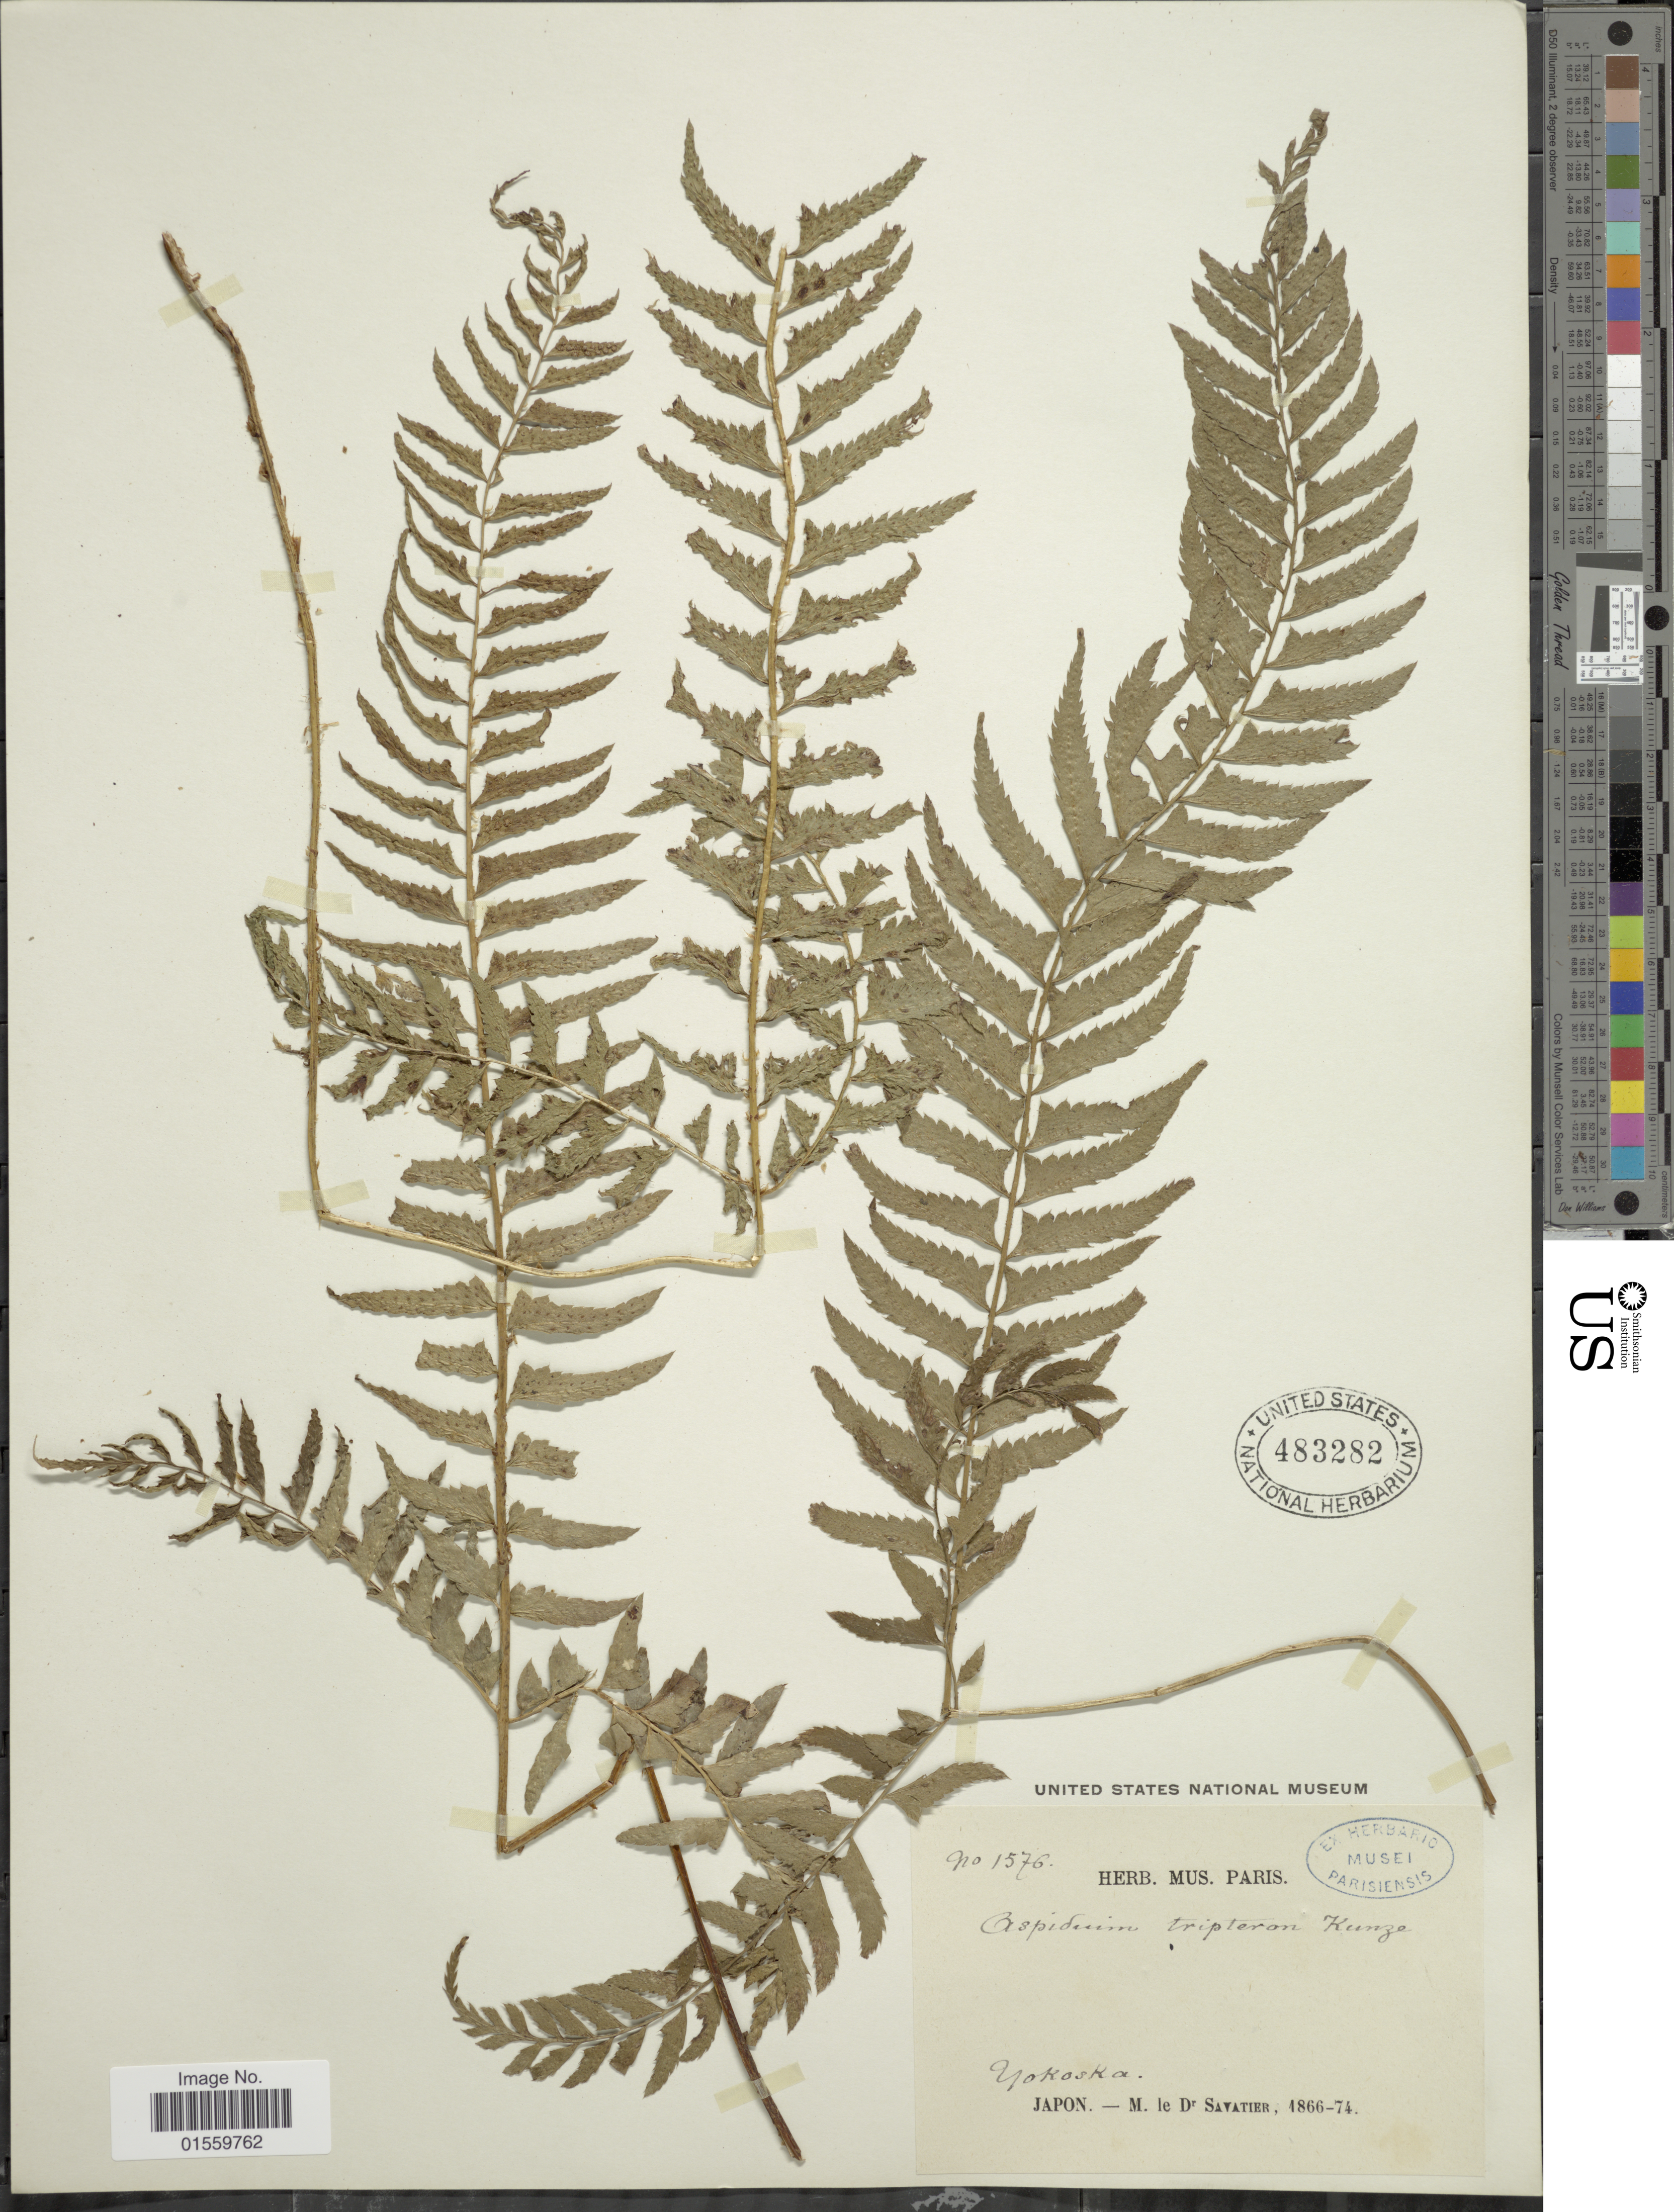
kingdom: Plantae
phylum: Tracheophyta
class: Polypodiopsida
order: Polypodiales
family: Dryopteridaceae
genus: Polystichum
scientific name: Polystichum tripteron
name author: (Kunze) C. Presl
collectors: Savatier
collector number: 1576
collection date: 1866/1874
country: Japan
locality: Japon, Yokoska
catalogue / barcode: US 483282